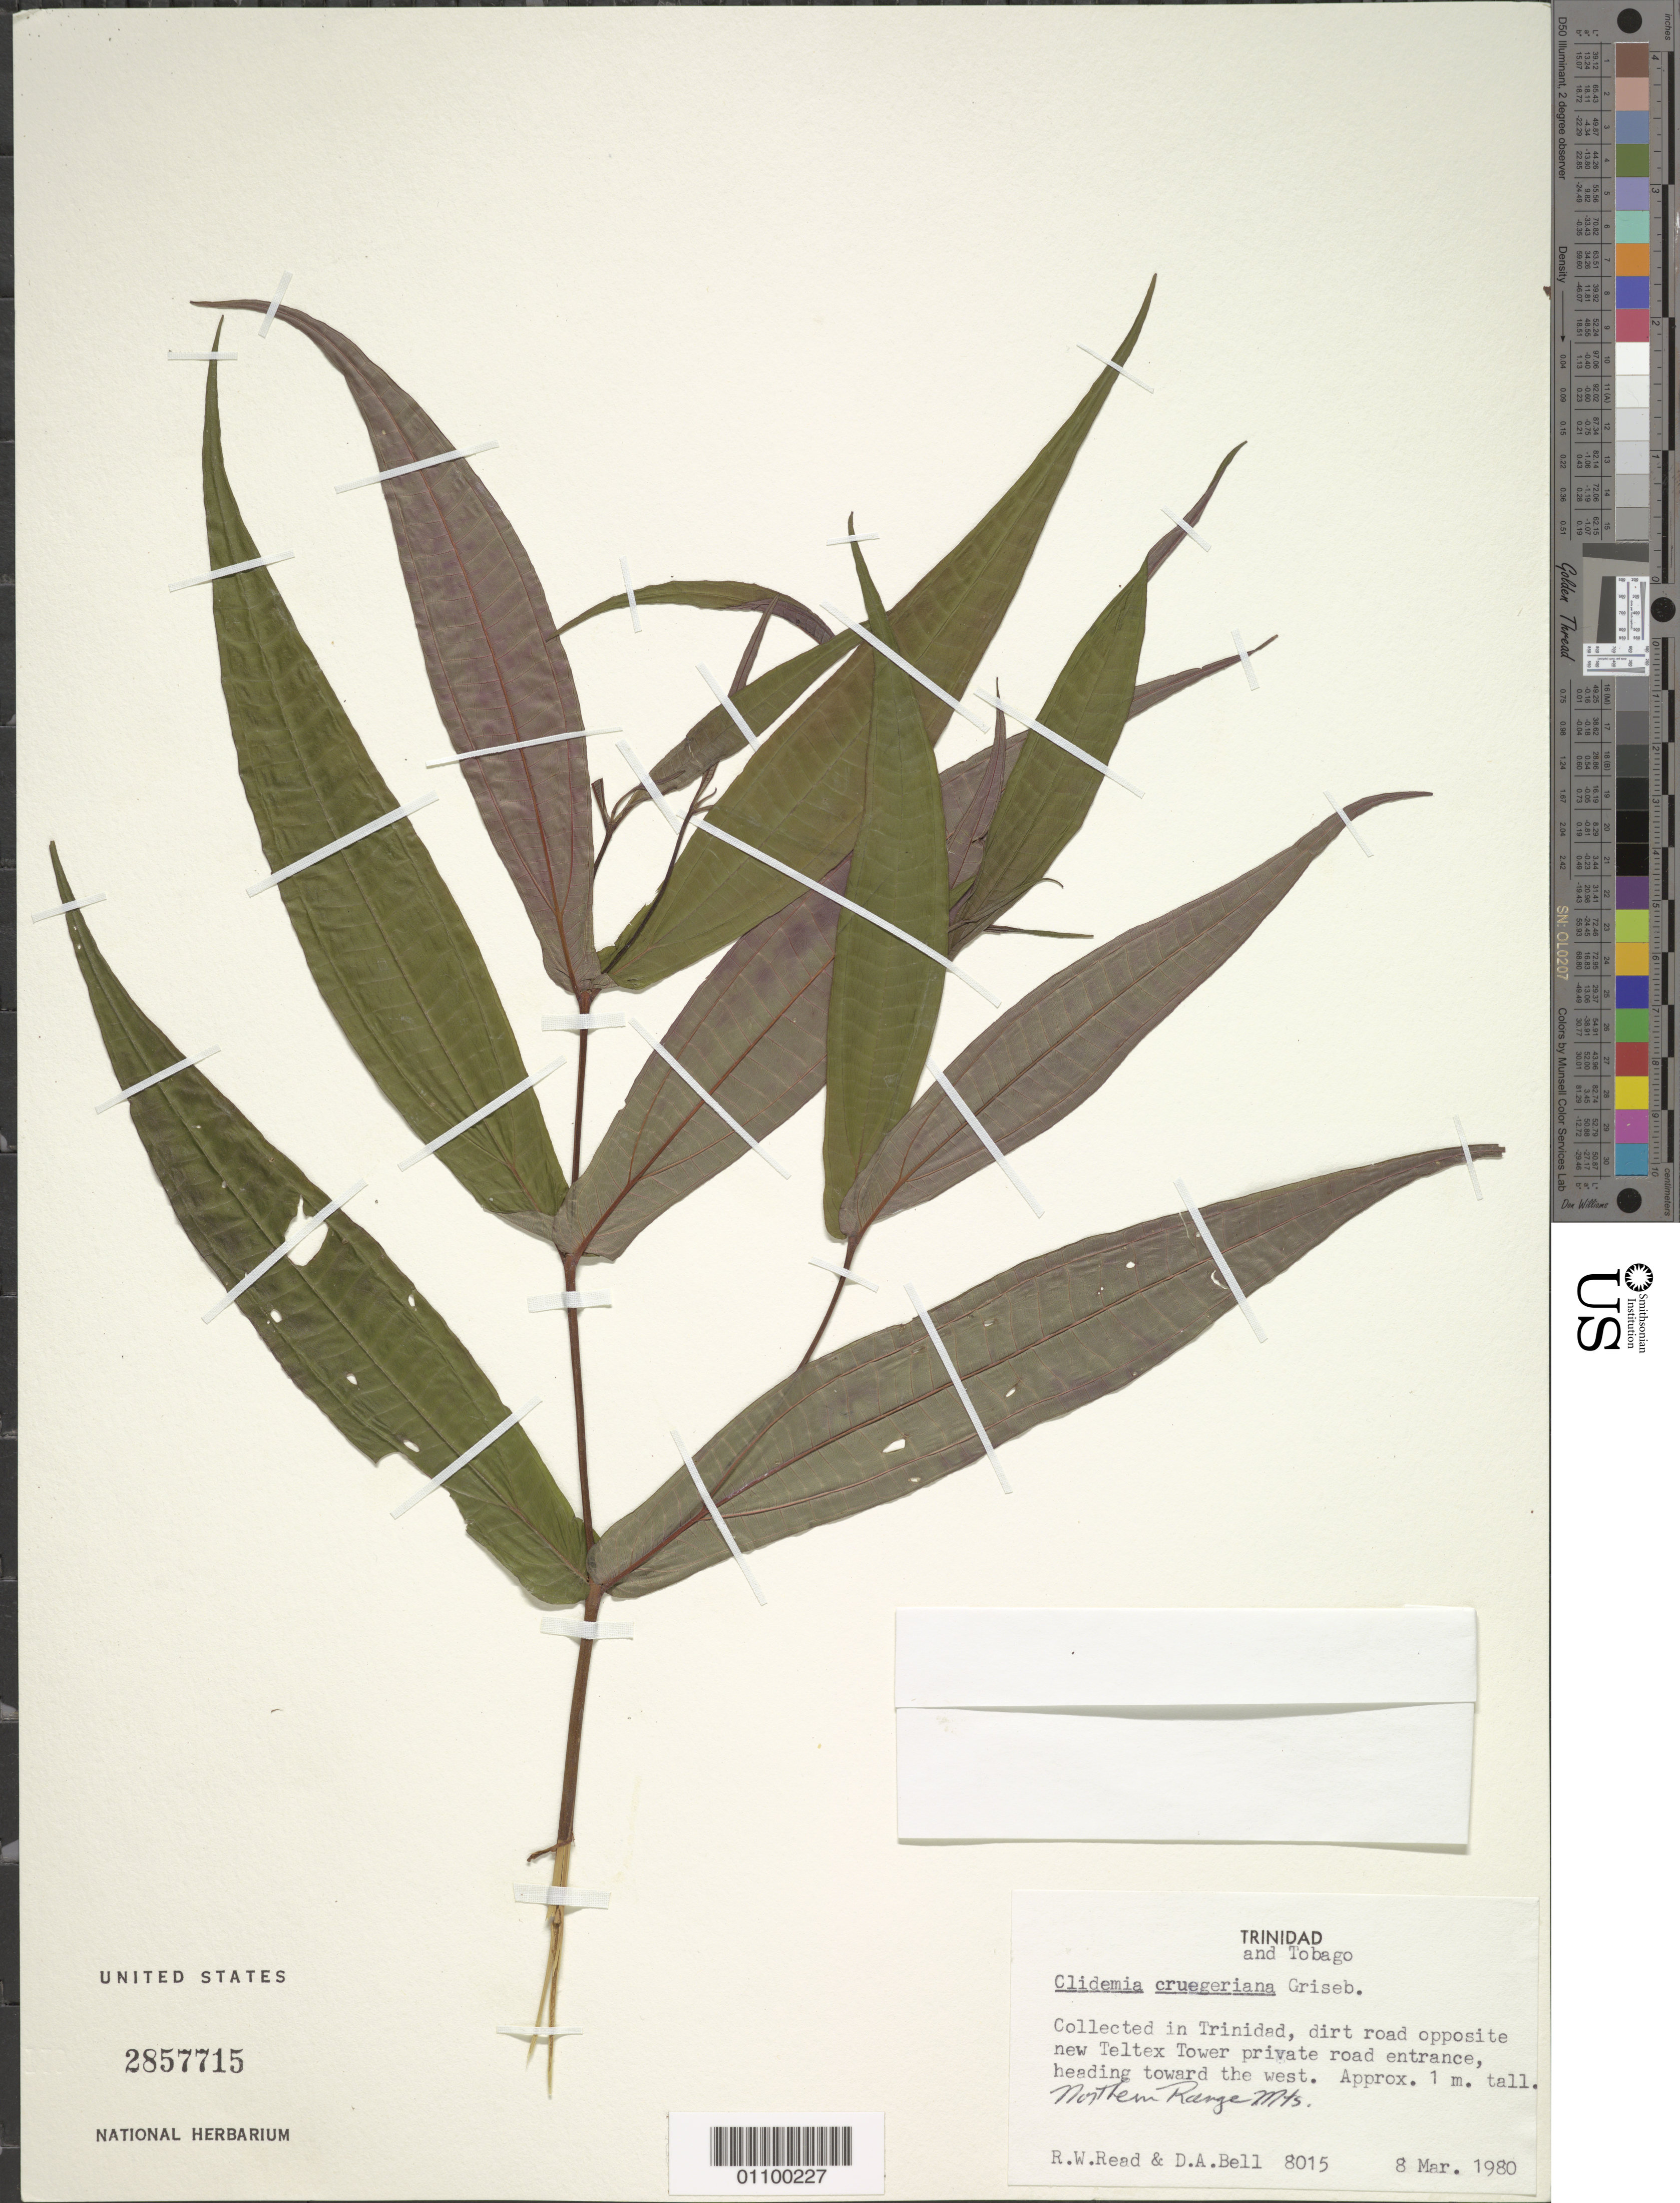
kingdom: Plantae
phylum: Tracheophyta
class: Magnoliopsida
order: Myrtales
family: Melastomataceae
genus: Clidemia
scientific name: Clidemia cruegeriana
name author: Griseb.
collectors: R. W. Read & D. A. Bell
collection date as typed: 08 Mar 1980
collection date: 1980-03-08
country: Trinidad and Tobago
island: Trinidad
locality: dirt road opposite new Tellex Tower private road entrance, heading towasd the W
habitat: Northern Range Mts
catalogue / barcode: US 2857715